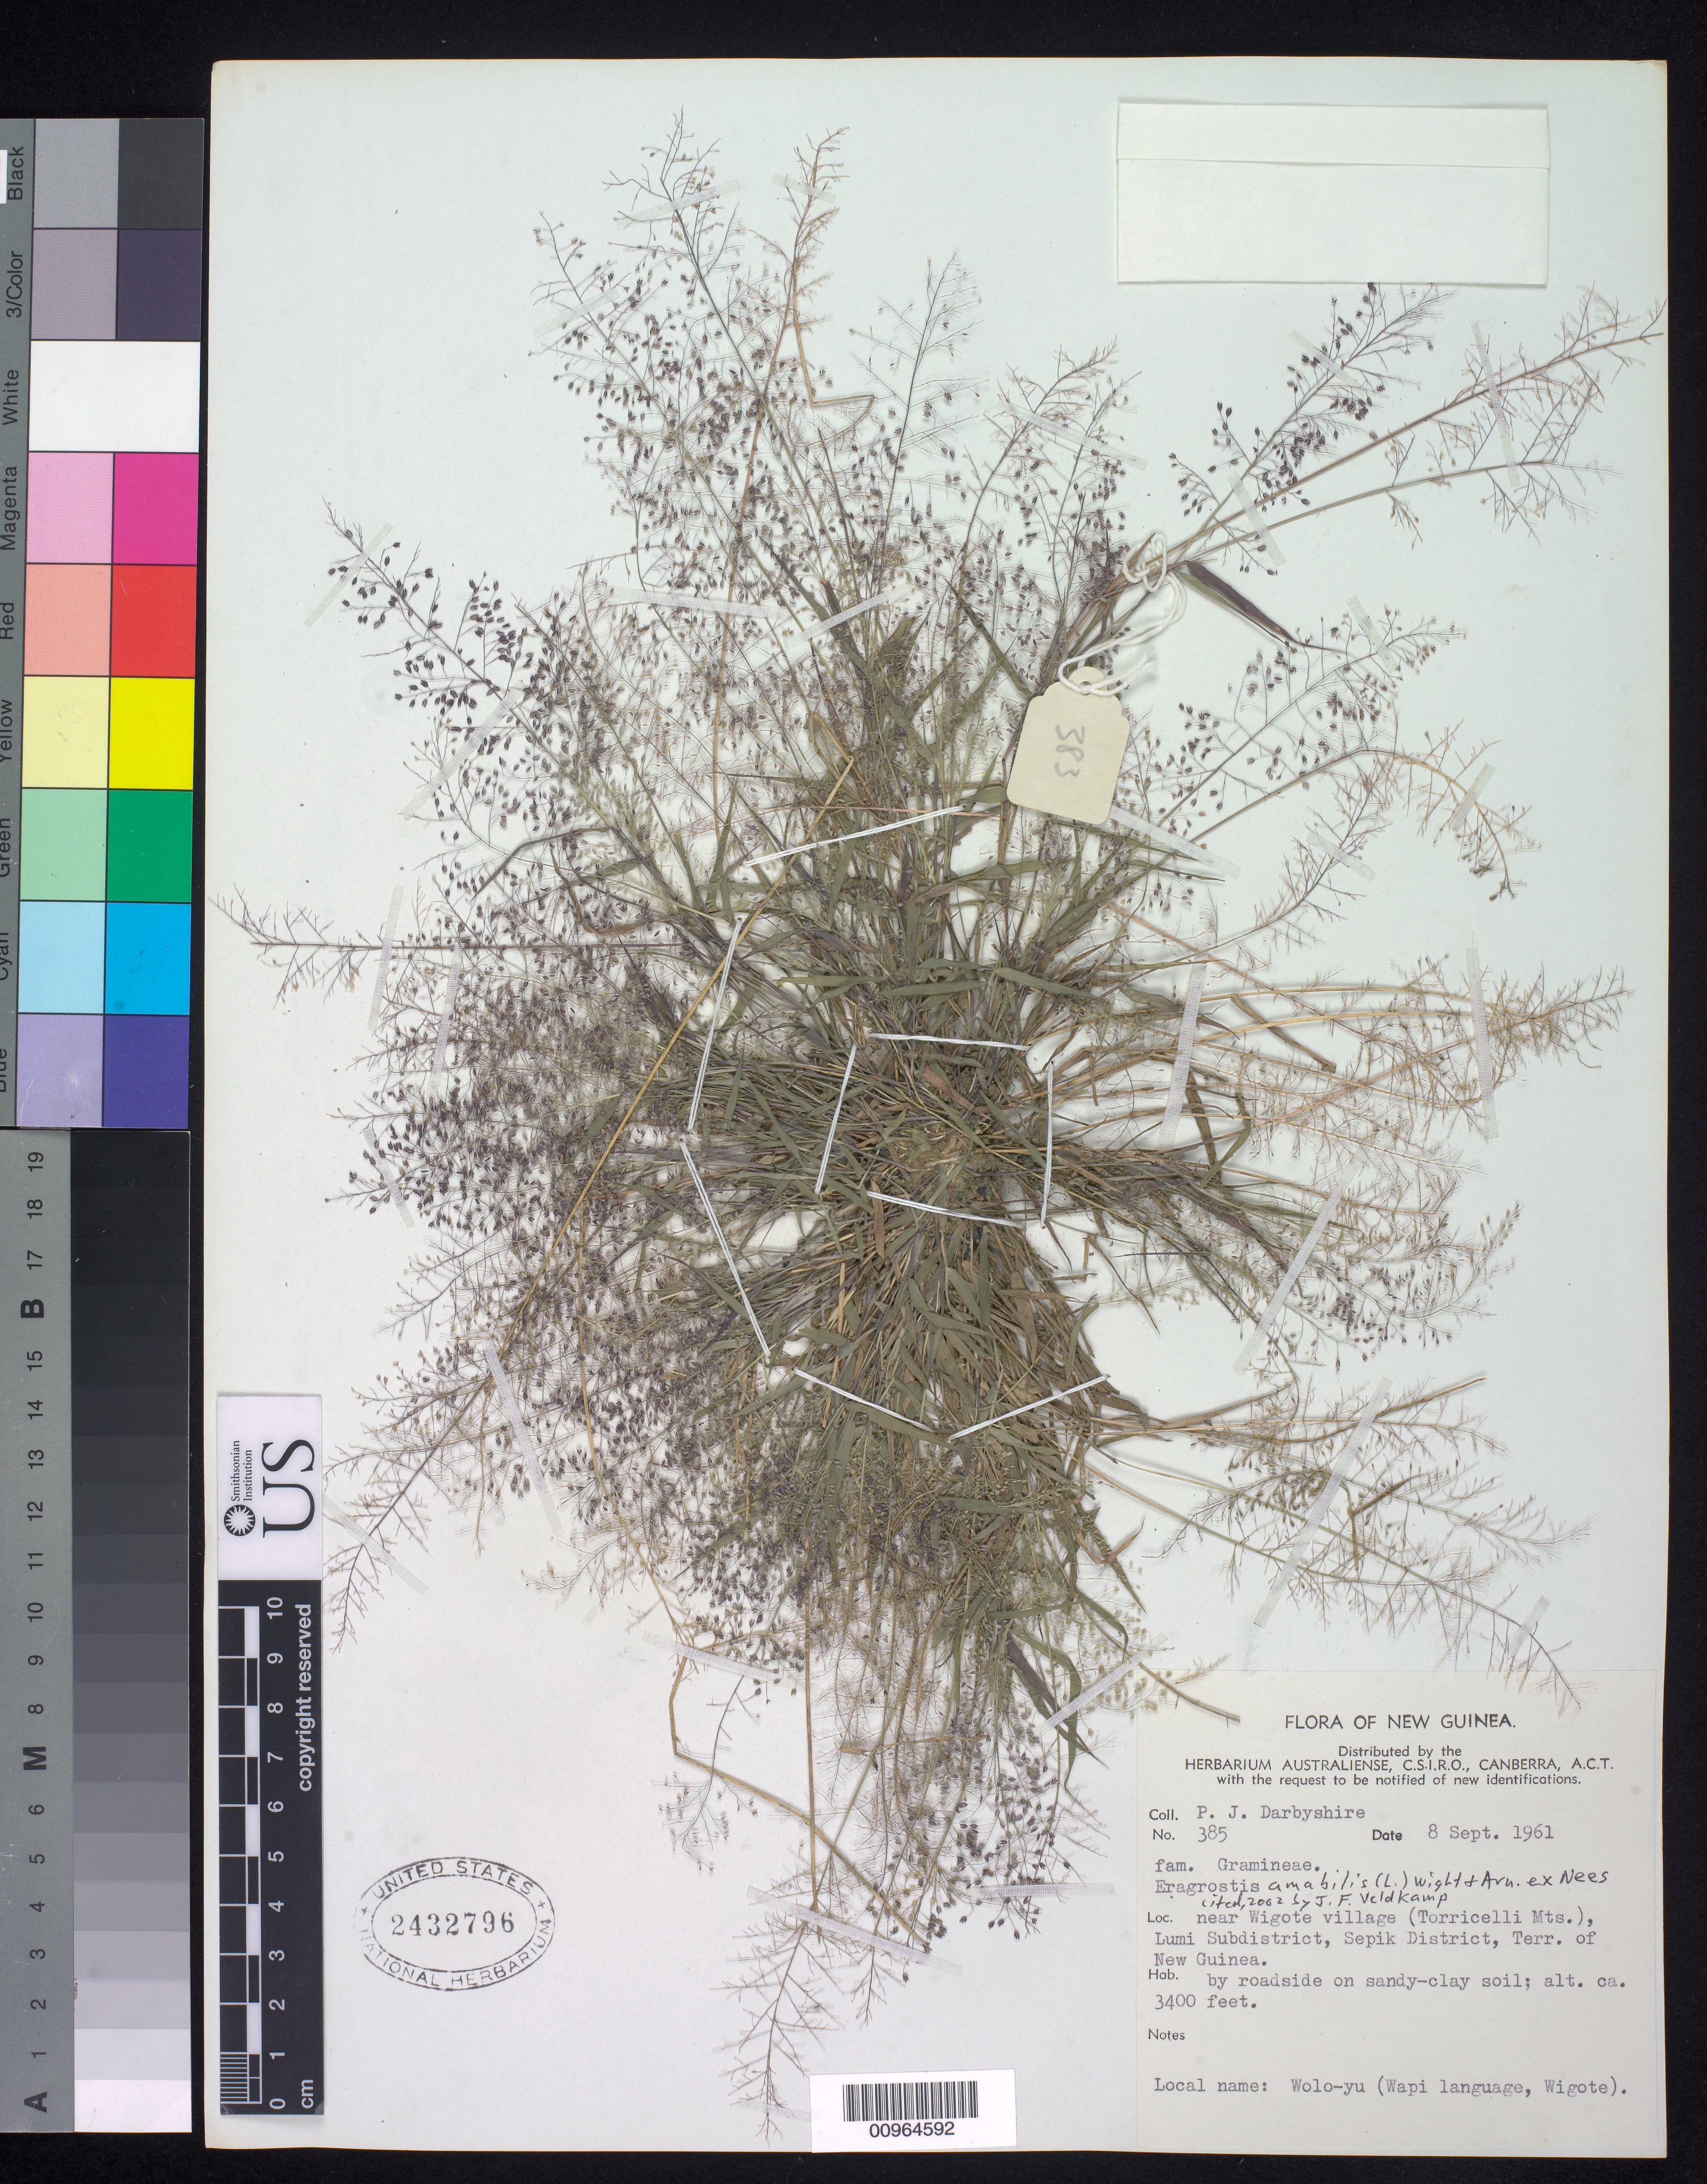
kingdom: Plantae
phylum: Tracheophyta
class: Liliopsida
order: Poales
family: Poaceae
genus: Eragrostis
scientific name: Eragrostis tenella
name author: (L.) P. Beauv. ex Roem. & Schult.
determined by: Wagner, W. L., (BOT), Smithsonian Institution - National Museum of Natural History (UNITED STATES)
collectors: P. Darbyshire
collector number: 385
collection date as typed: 08 Sep 1961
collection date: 1961-09-08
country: Papua New Guinea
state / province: Sandaun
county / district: Lumi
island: New Guinea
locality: near Wigote village (Torricelli Mts.)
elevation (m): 1036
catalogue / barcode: US 2432796